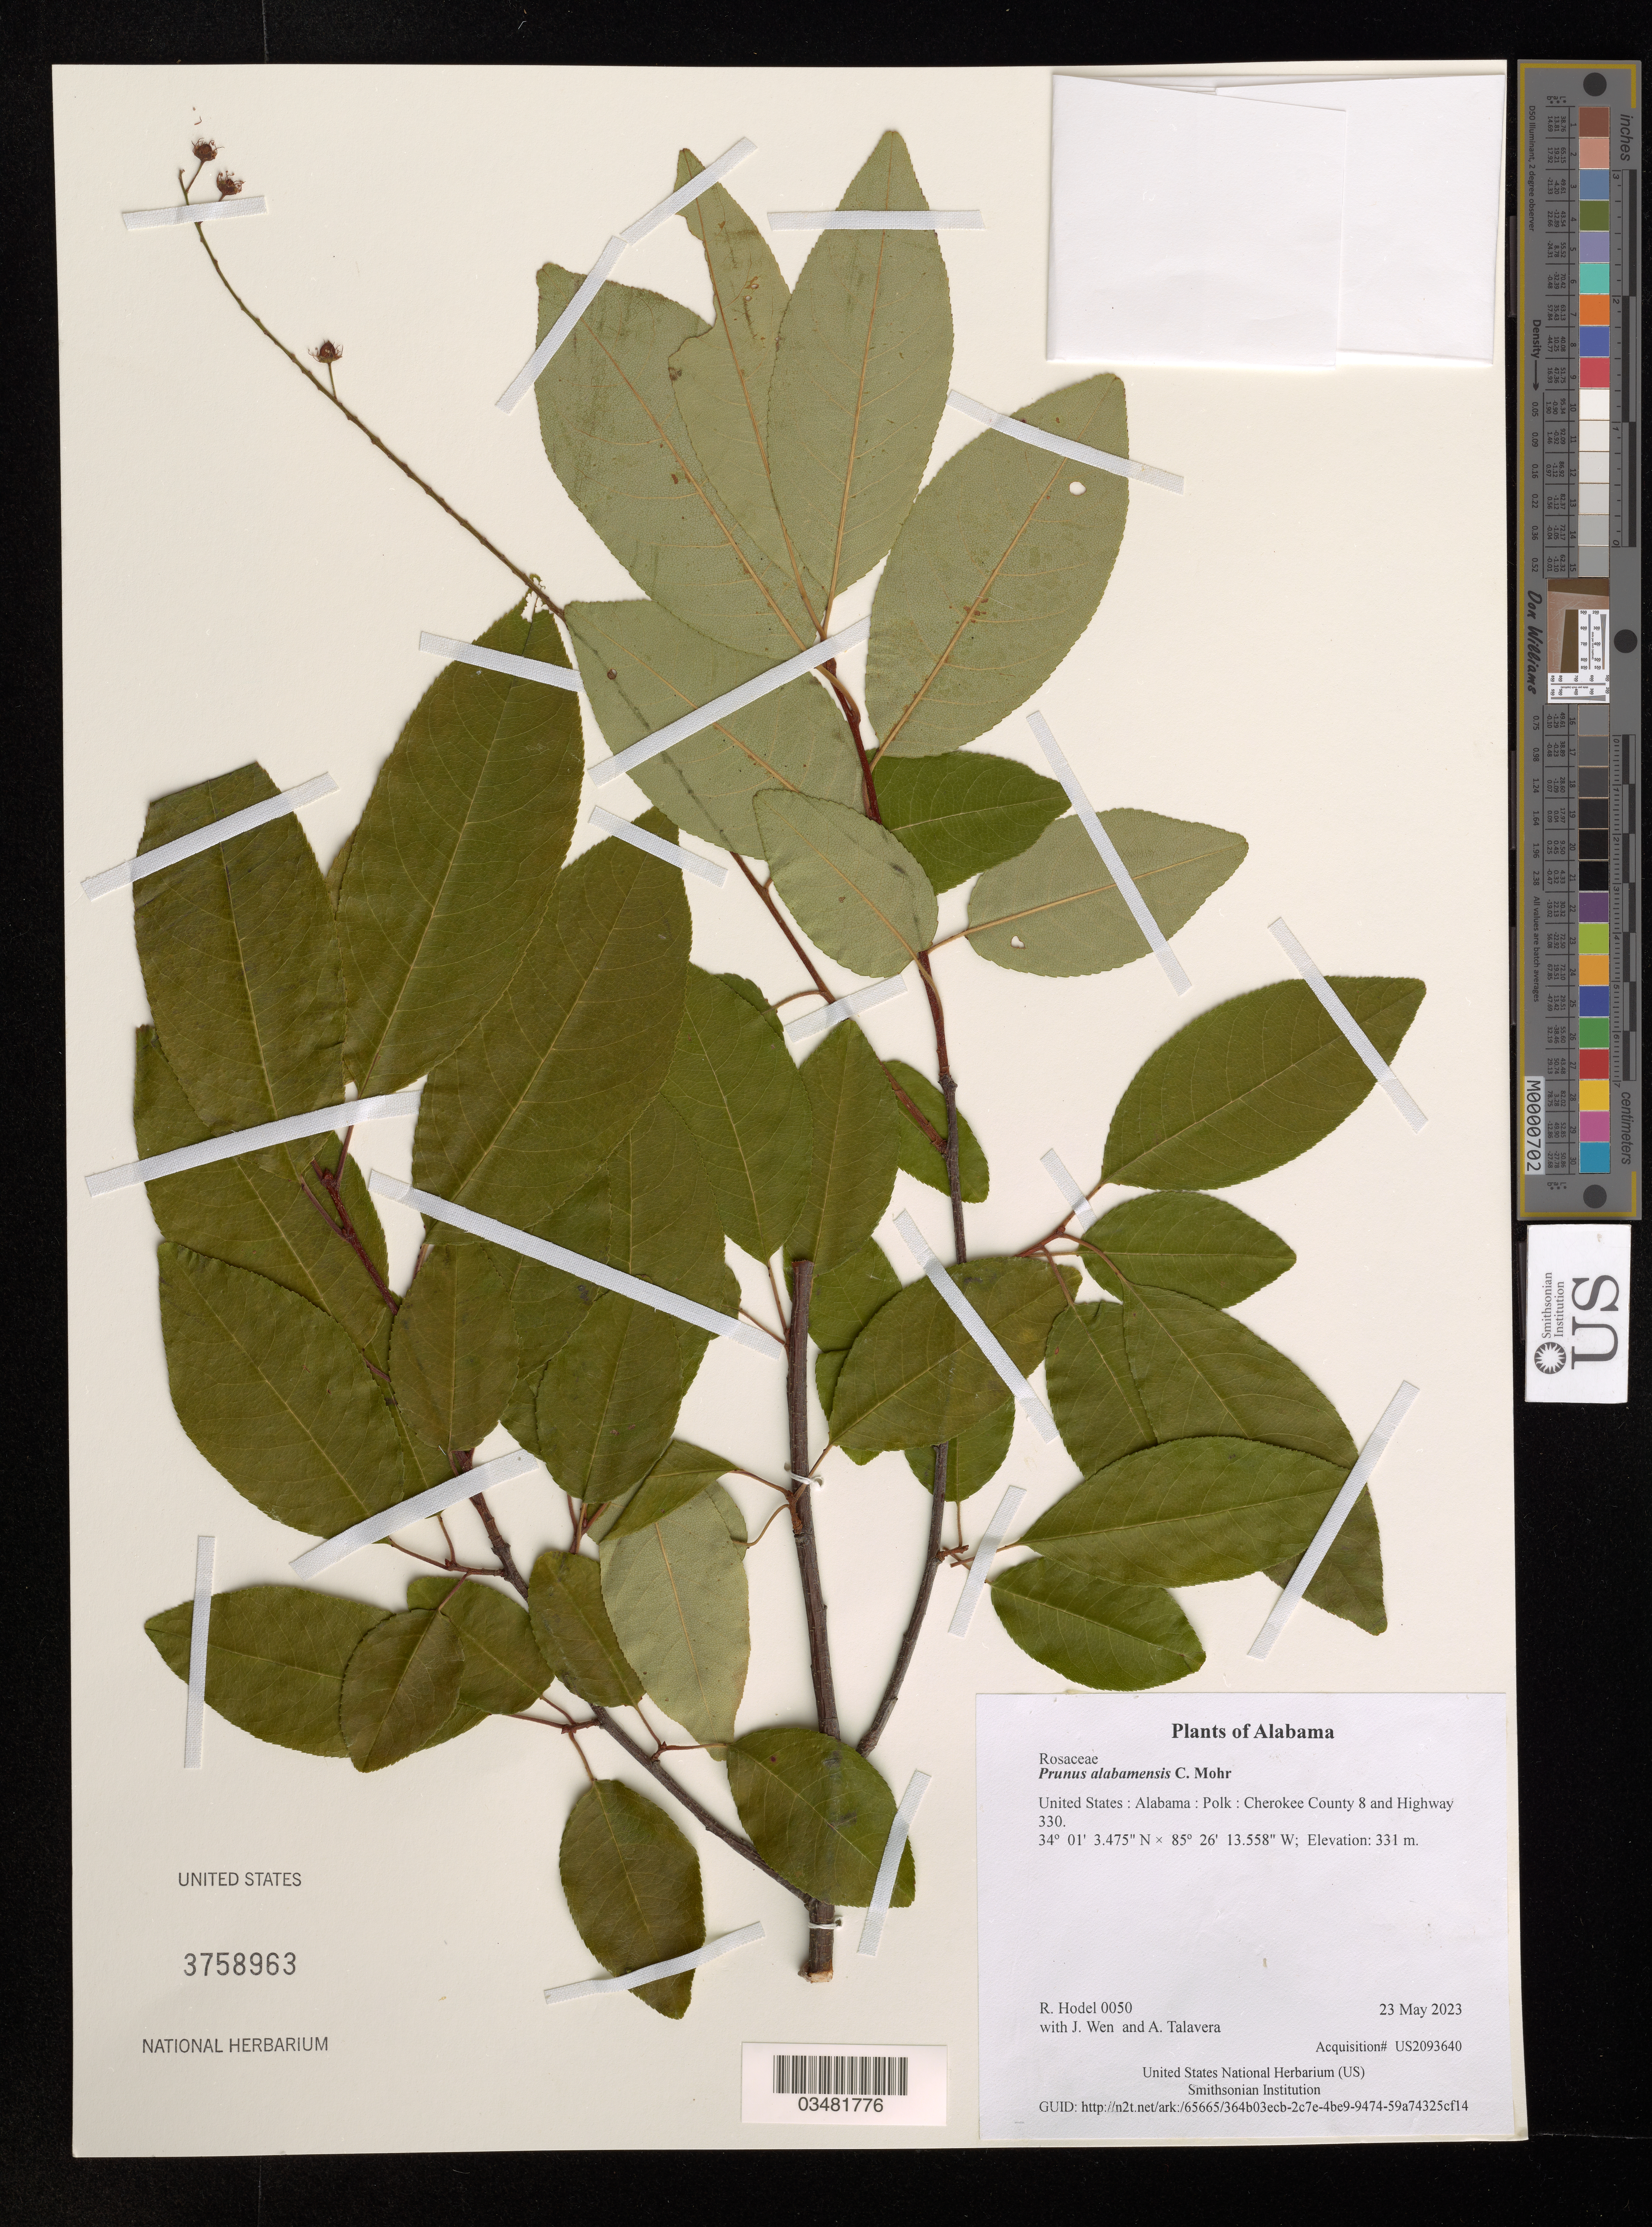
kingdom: Plantae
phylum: Tracheophyta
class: Magnoliopsida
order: Rosales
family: Rosaceae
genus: Prunus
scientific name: Prunus alabamensis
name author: C. Mohr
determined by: Hodel, Richard G. J.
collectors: R. Hodel, J. Wen & A. Talavera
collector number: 0050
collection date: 2023-05-23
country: United States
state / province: Alabama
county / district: Polk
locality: Cherokee County 8 and Highway 330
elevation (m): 331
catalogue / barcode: US 3758963